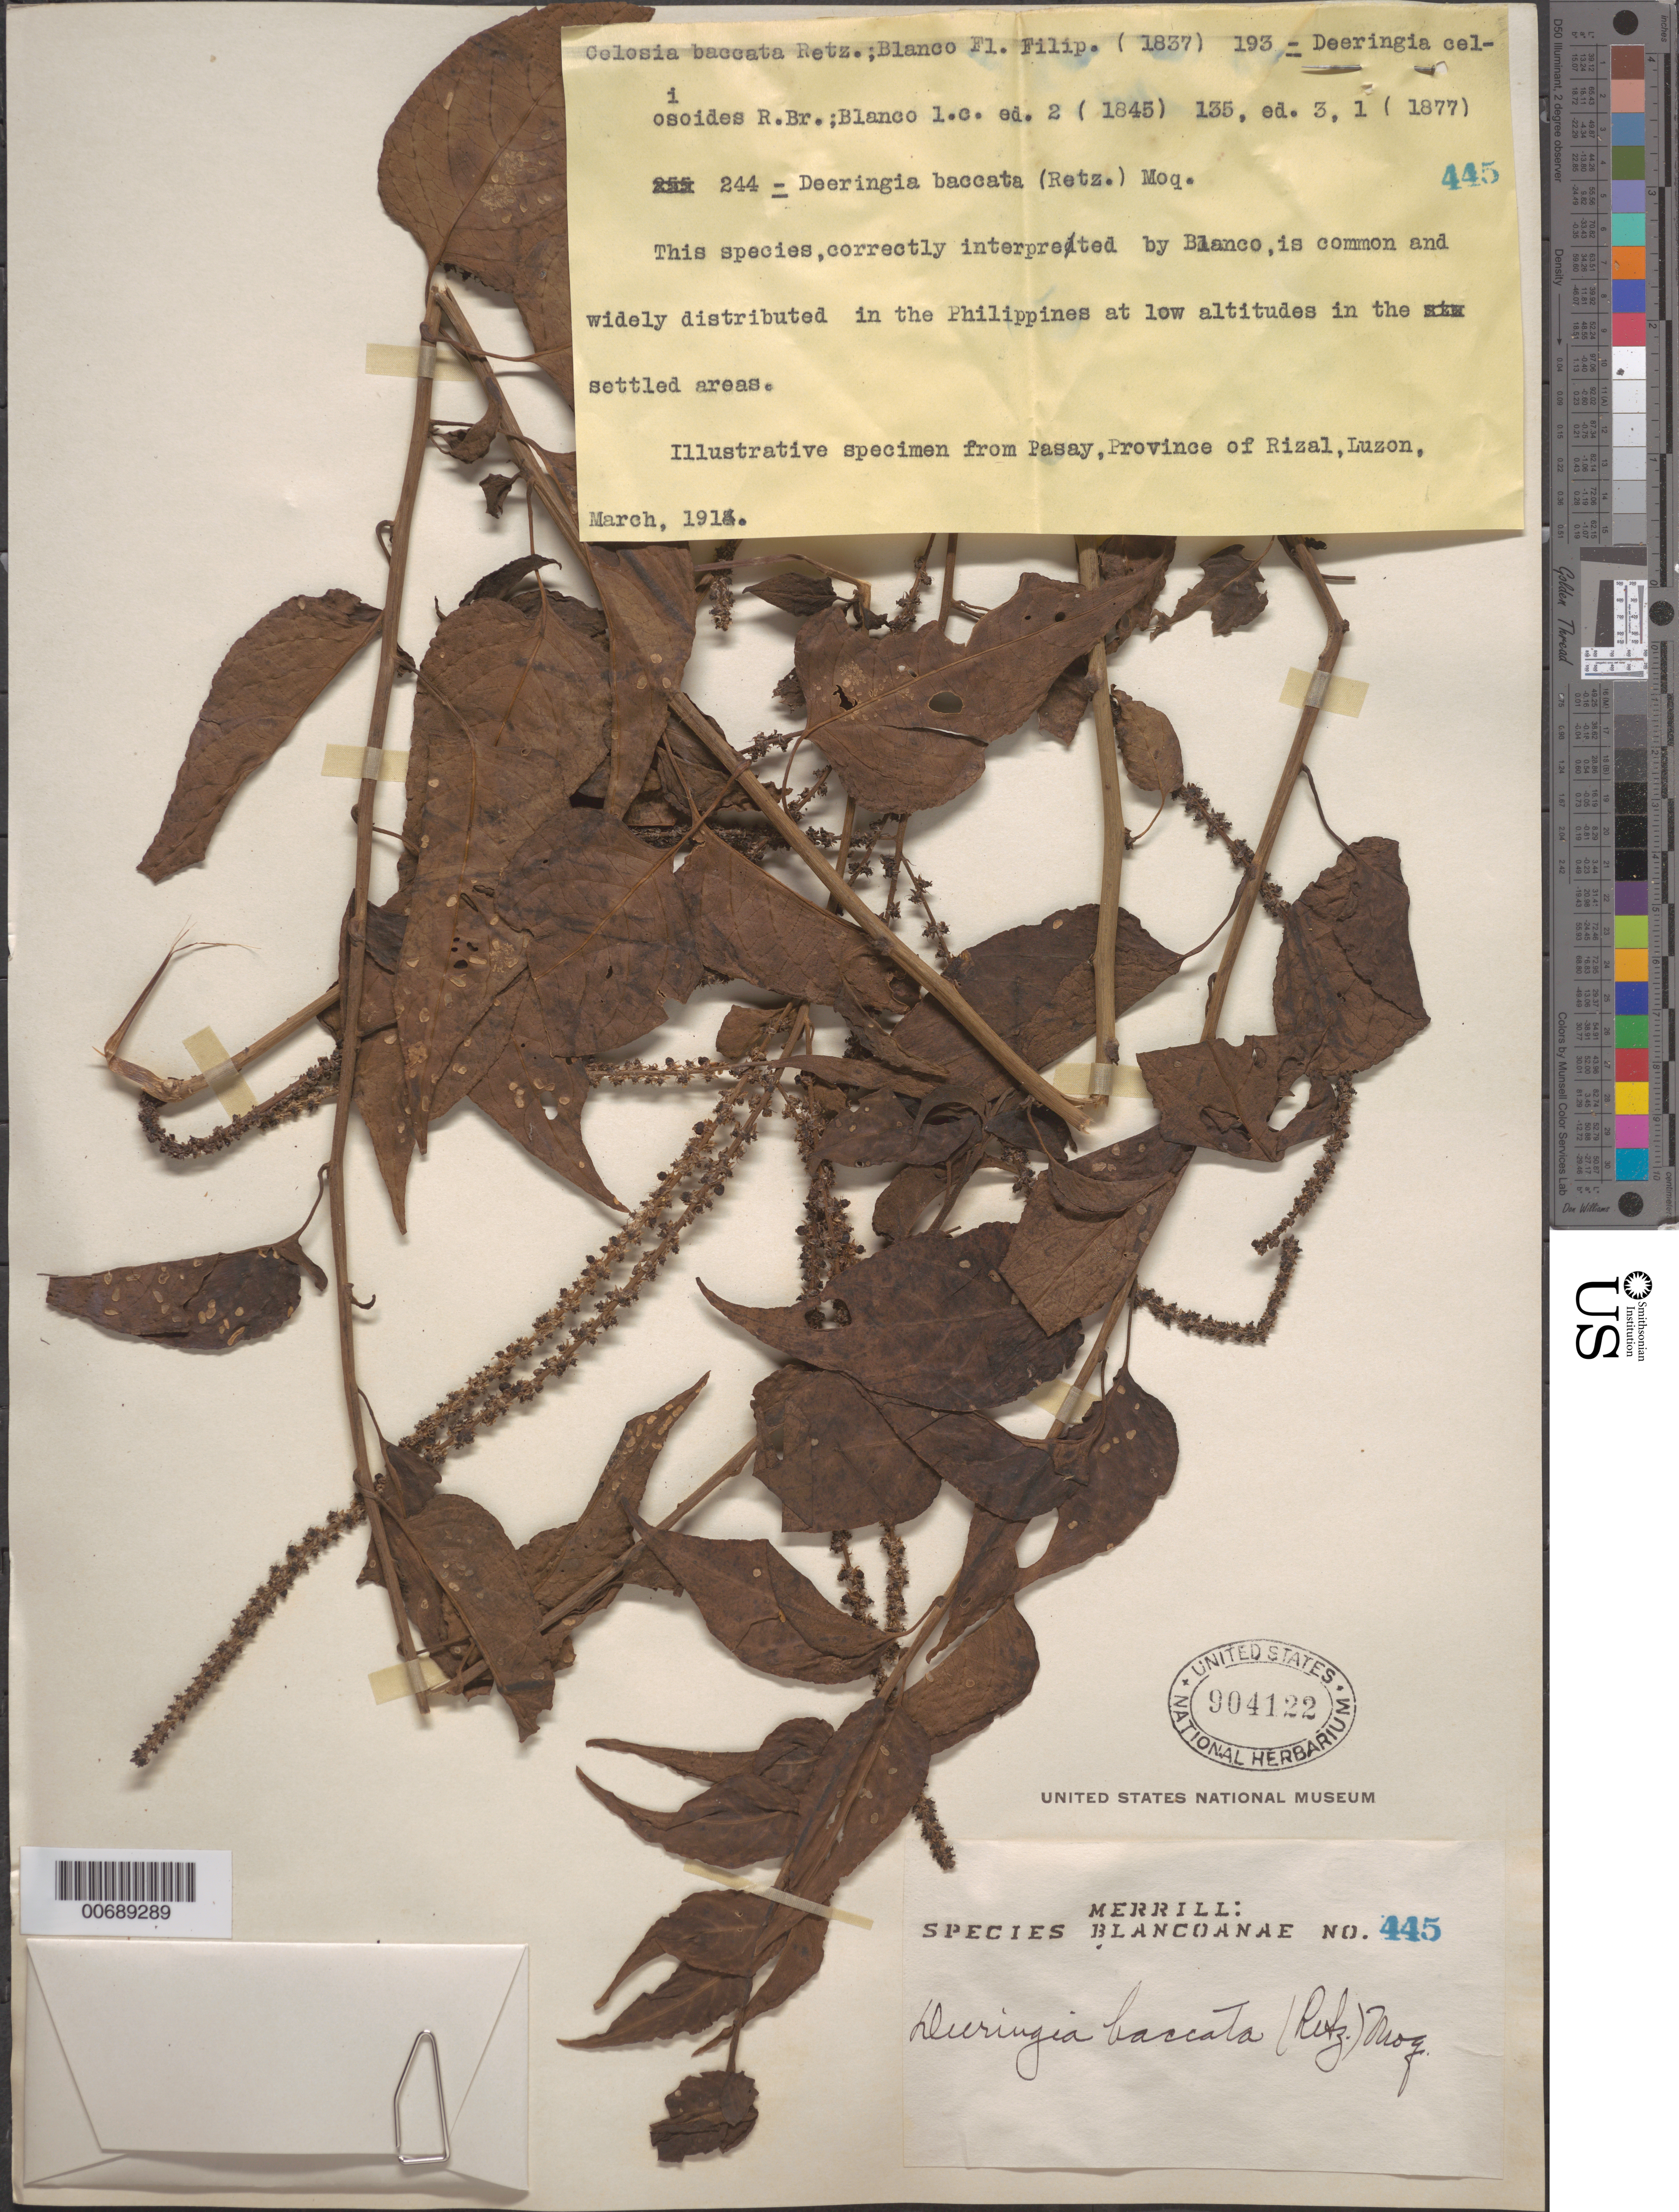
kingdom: Plantae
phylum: Tracheophyta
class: Magnoliopsida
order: Caryophyllales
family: Amaranthaceae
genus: Deeringia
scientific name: Deeringia amaranthoides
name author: (Lam.) Merr.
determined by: Strong, Mark T., (BOT), Smithsonian Institution - National Museum of Natural History (UNITED STATES)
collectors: E. D. Merrill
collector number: Sp. Blancoan. 0445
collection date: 1914-03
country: Philippines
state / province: National Capital Region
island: Luzon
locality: Pasay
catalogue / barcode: US 904122